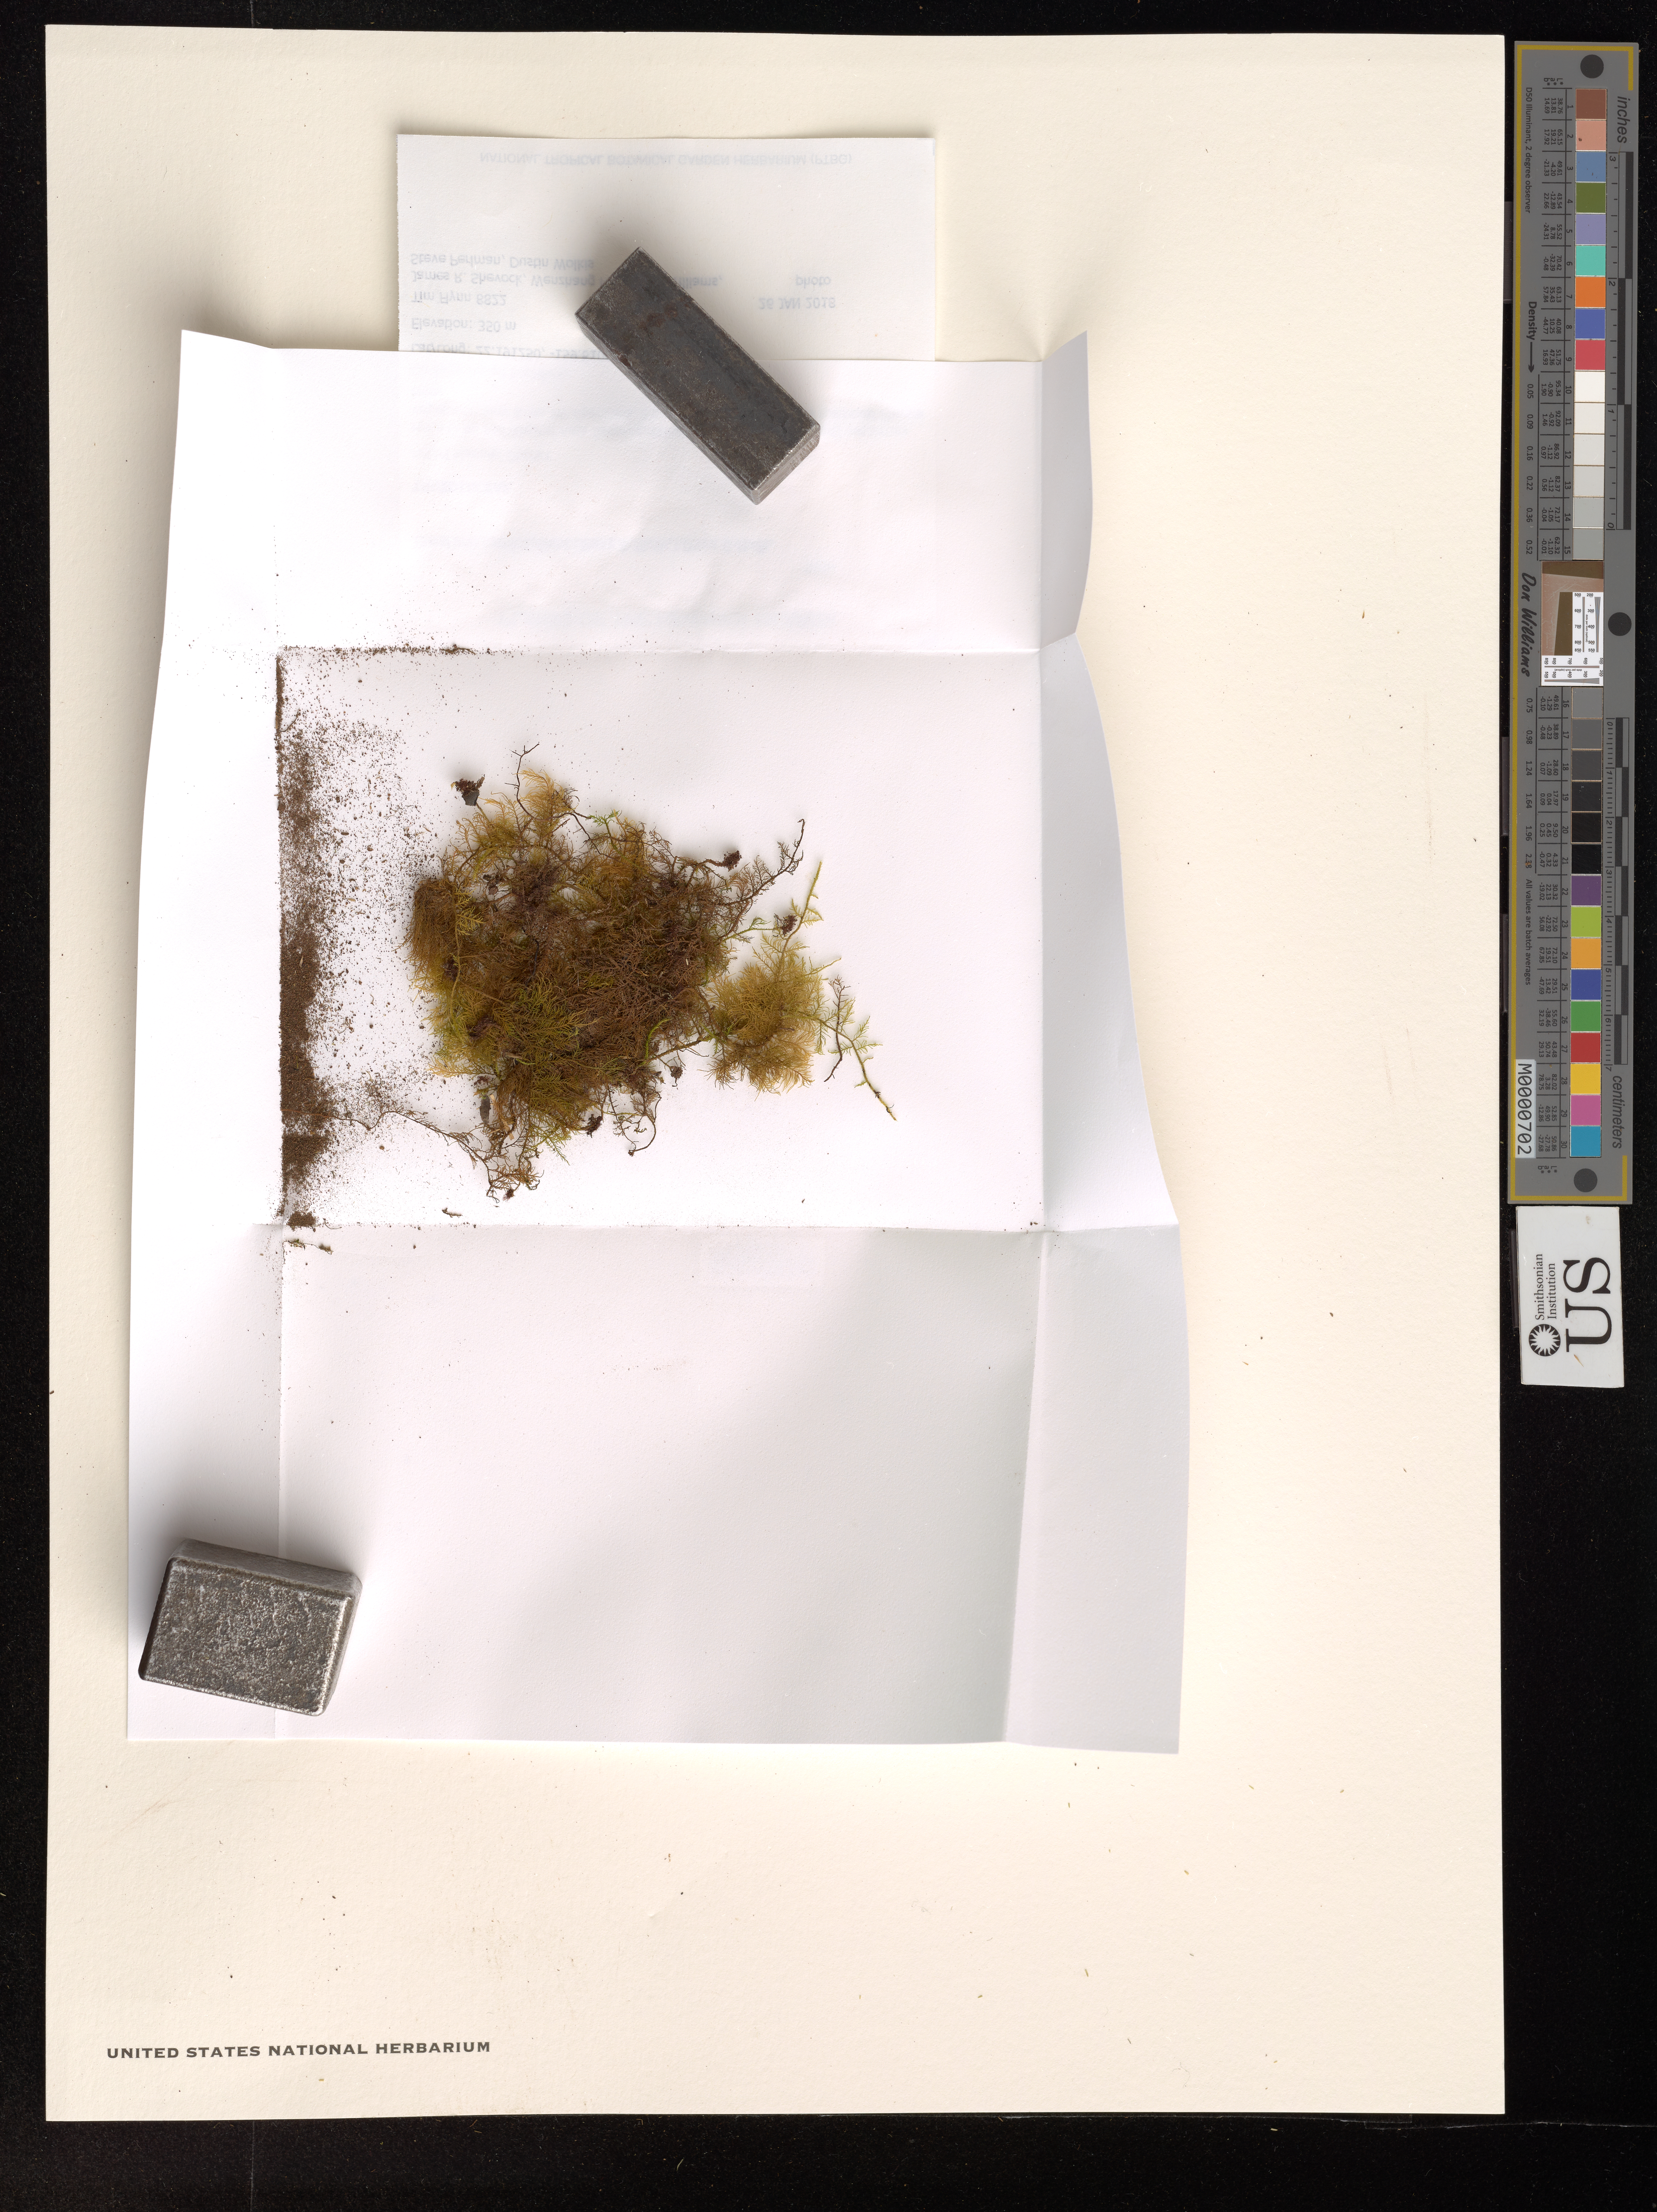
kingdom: Plantae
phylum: Bryophyta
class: Bryopsida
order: Hypnales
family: Thuidiaceae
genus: Thuidium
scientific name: Thuidium cymbifolium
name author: (Dozy & Molk.) Dozy & Molk.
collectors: T. Flynn, J. R. Shevock, M. Wenzhang & A. Williams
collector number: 8822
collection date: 2018-01-26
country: United States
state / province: Hawaii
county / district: Kauai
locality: The Hawaiian Islands. Kauai Hanalei District. Hono O Na Pali Natural Area Reserve. Waiahuakua Valley.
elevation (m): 350